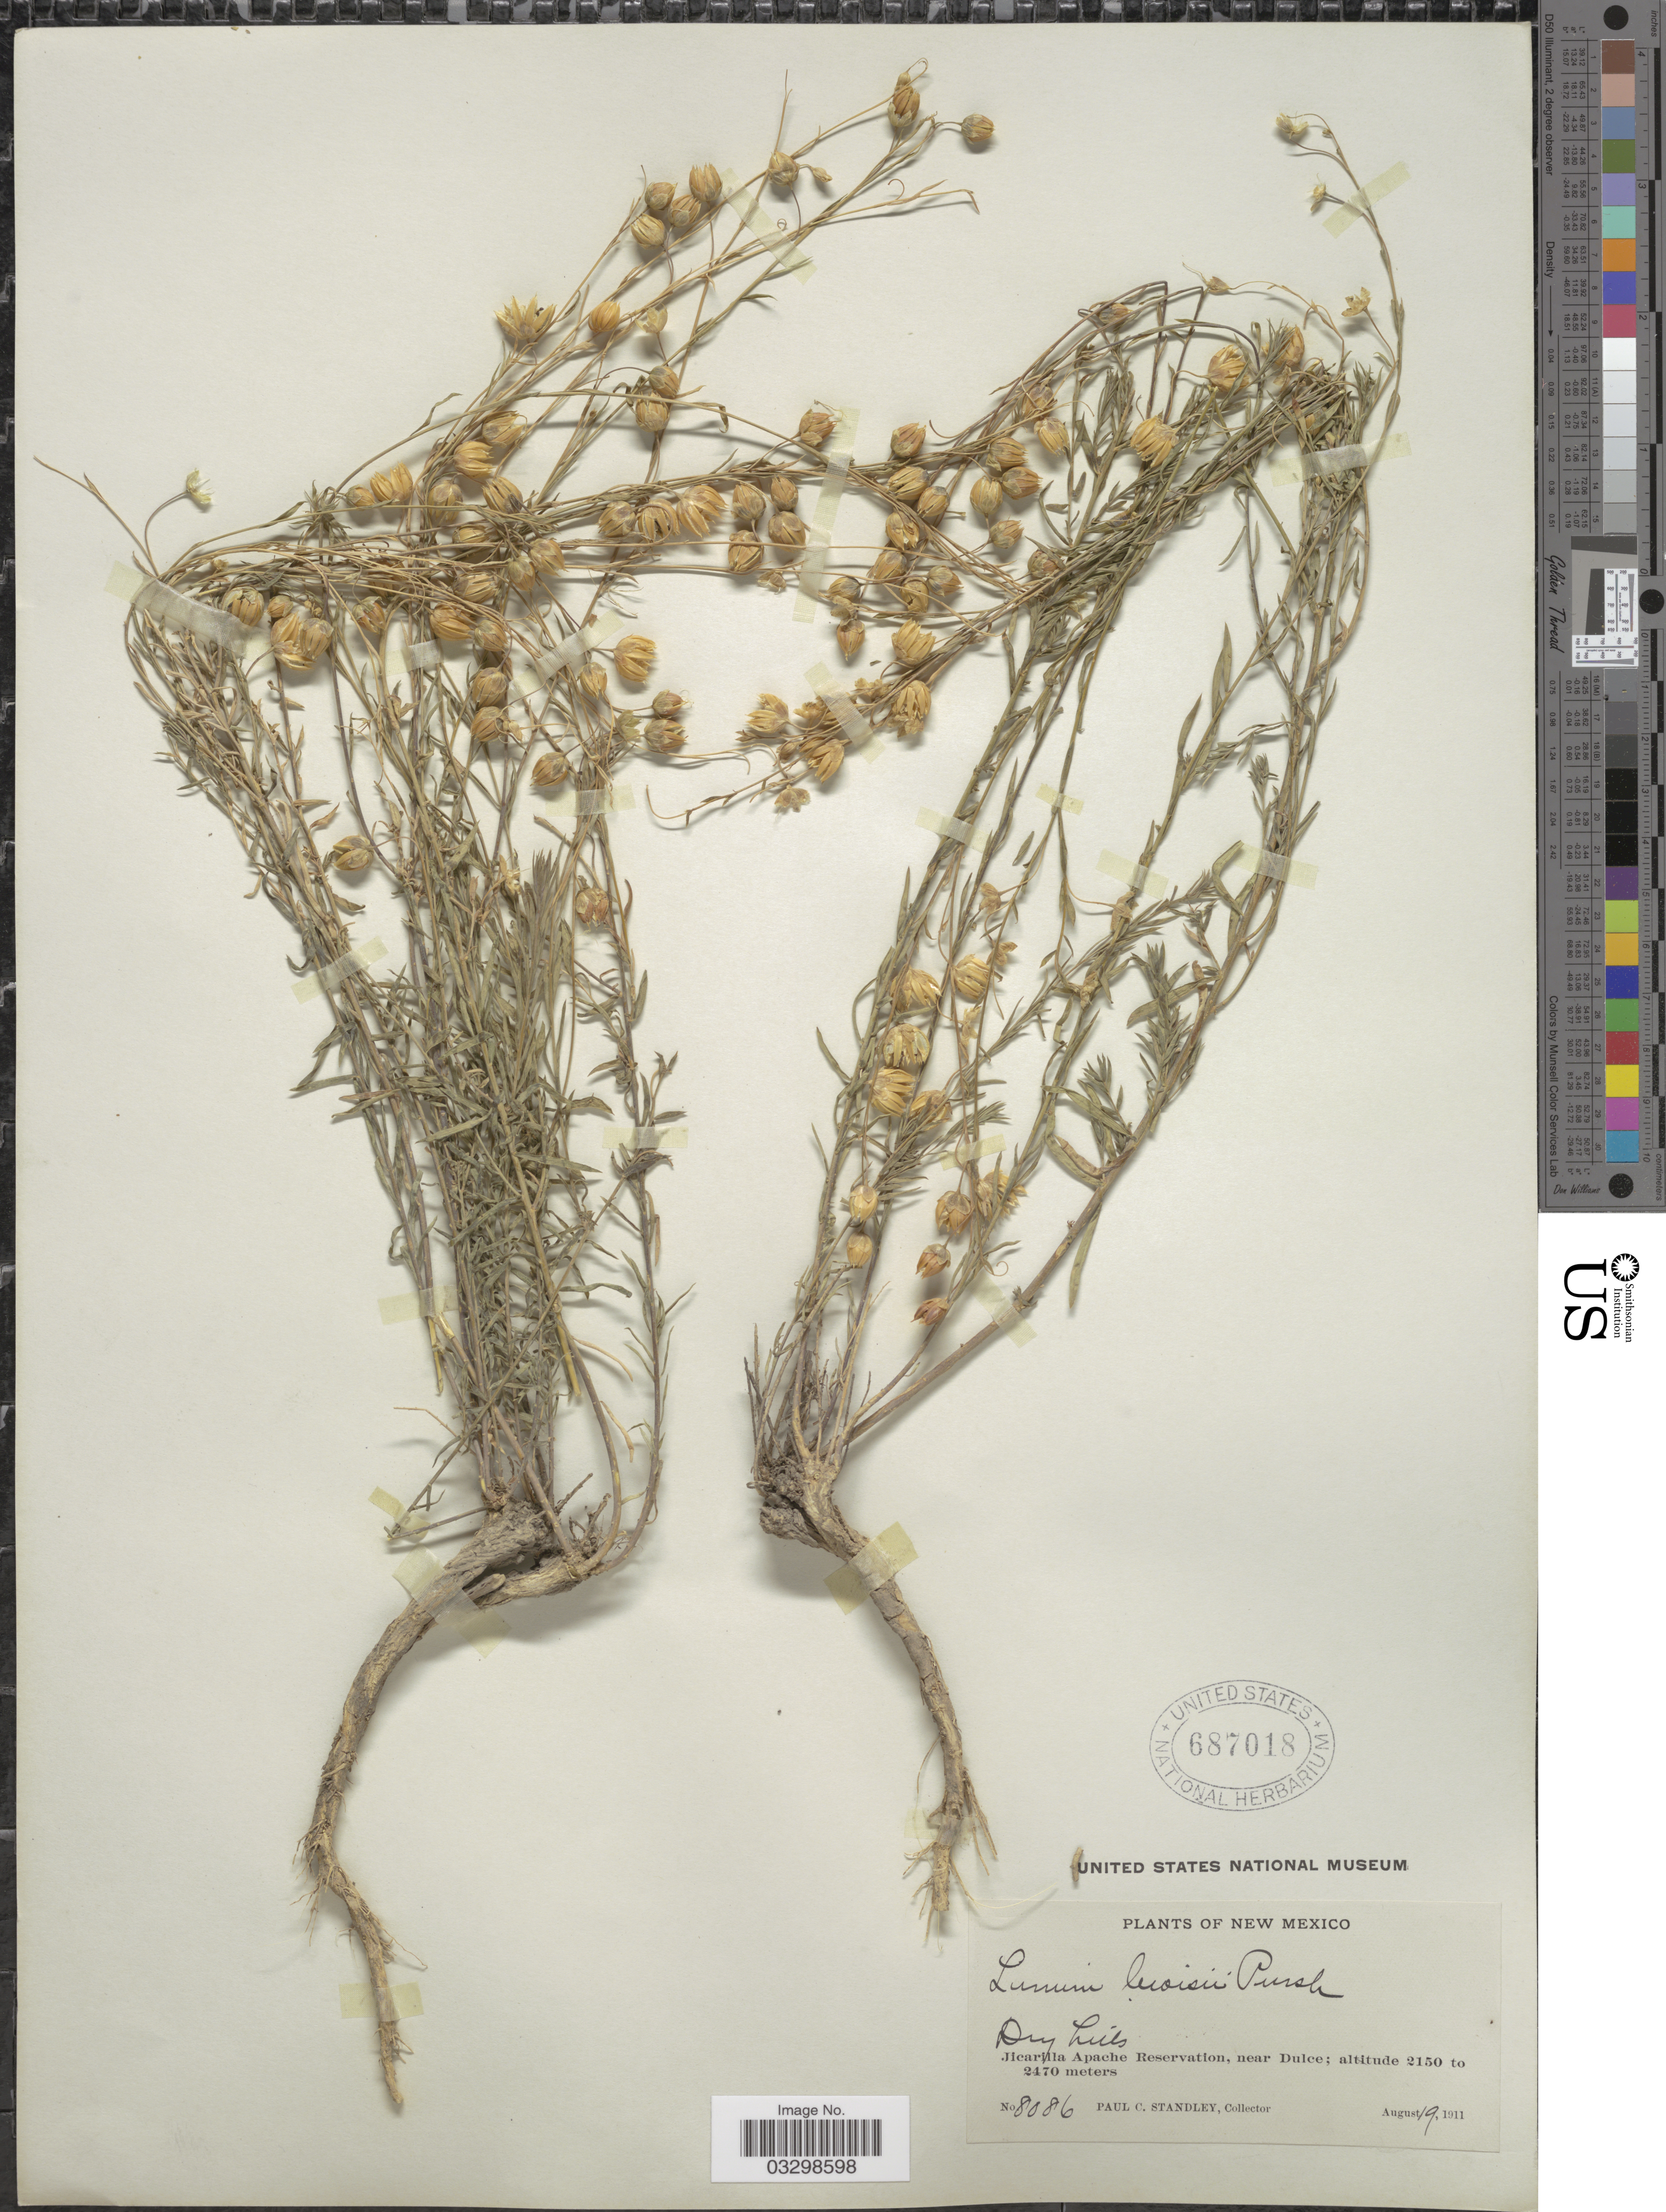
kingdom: Plantae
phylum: Tracheophyta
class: Magnoliopsida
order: Malpighiales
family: Linaceae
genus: Linum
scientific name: Linum lewisii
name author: Pursh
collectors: P. C. Standley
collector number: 8086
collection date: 1911-08-19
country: United States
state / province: New Mexico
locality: Jicarilla Apache Reservation, near Dulce.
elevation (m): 2150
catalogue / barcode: US 687018